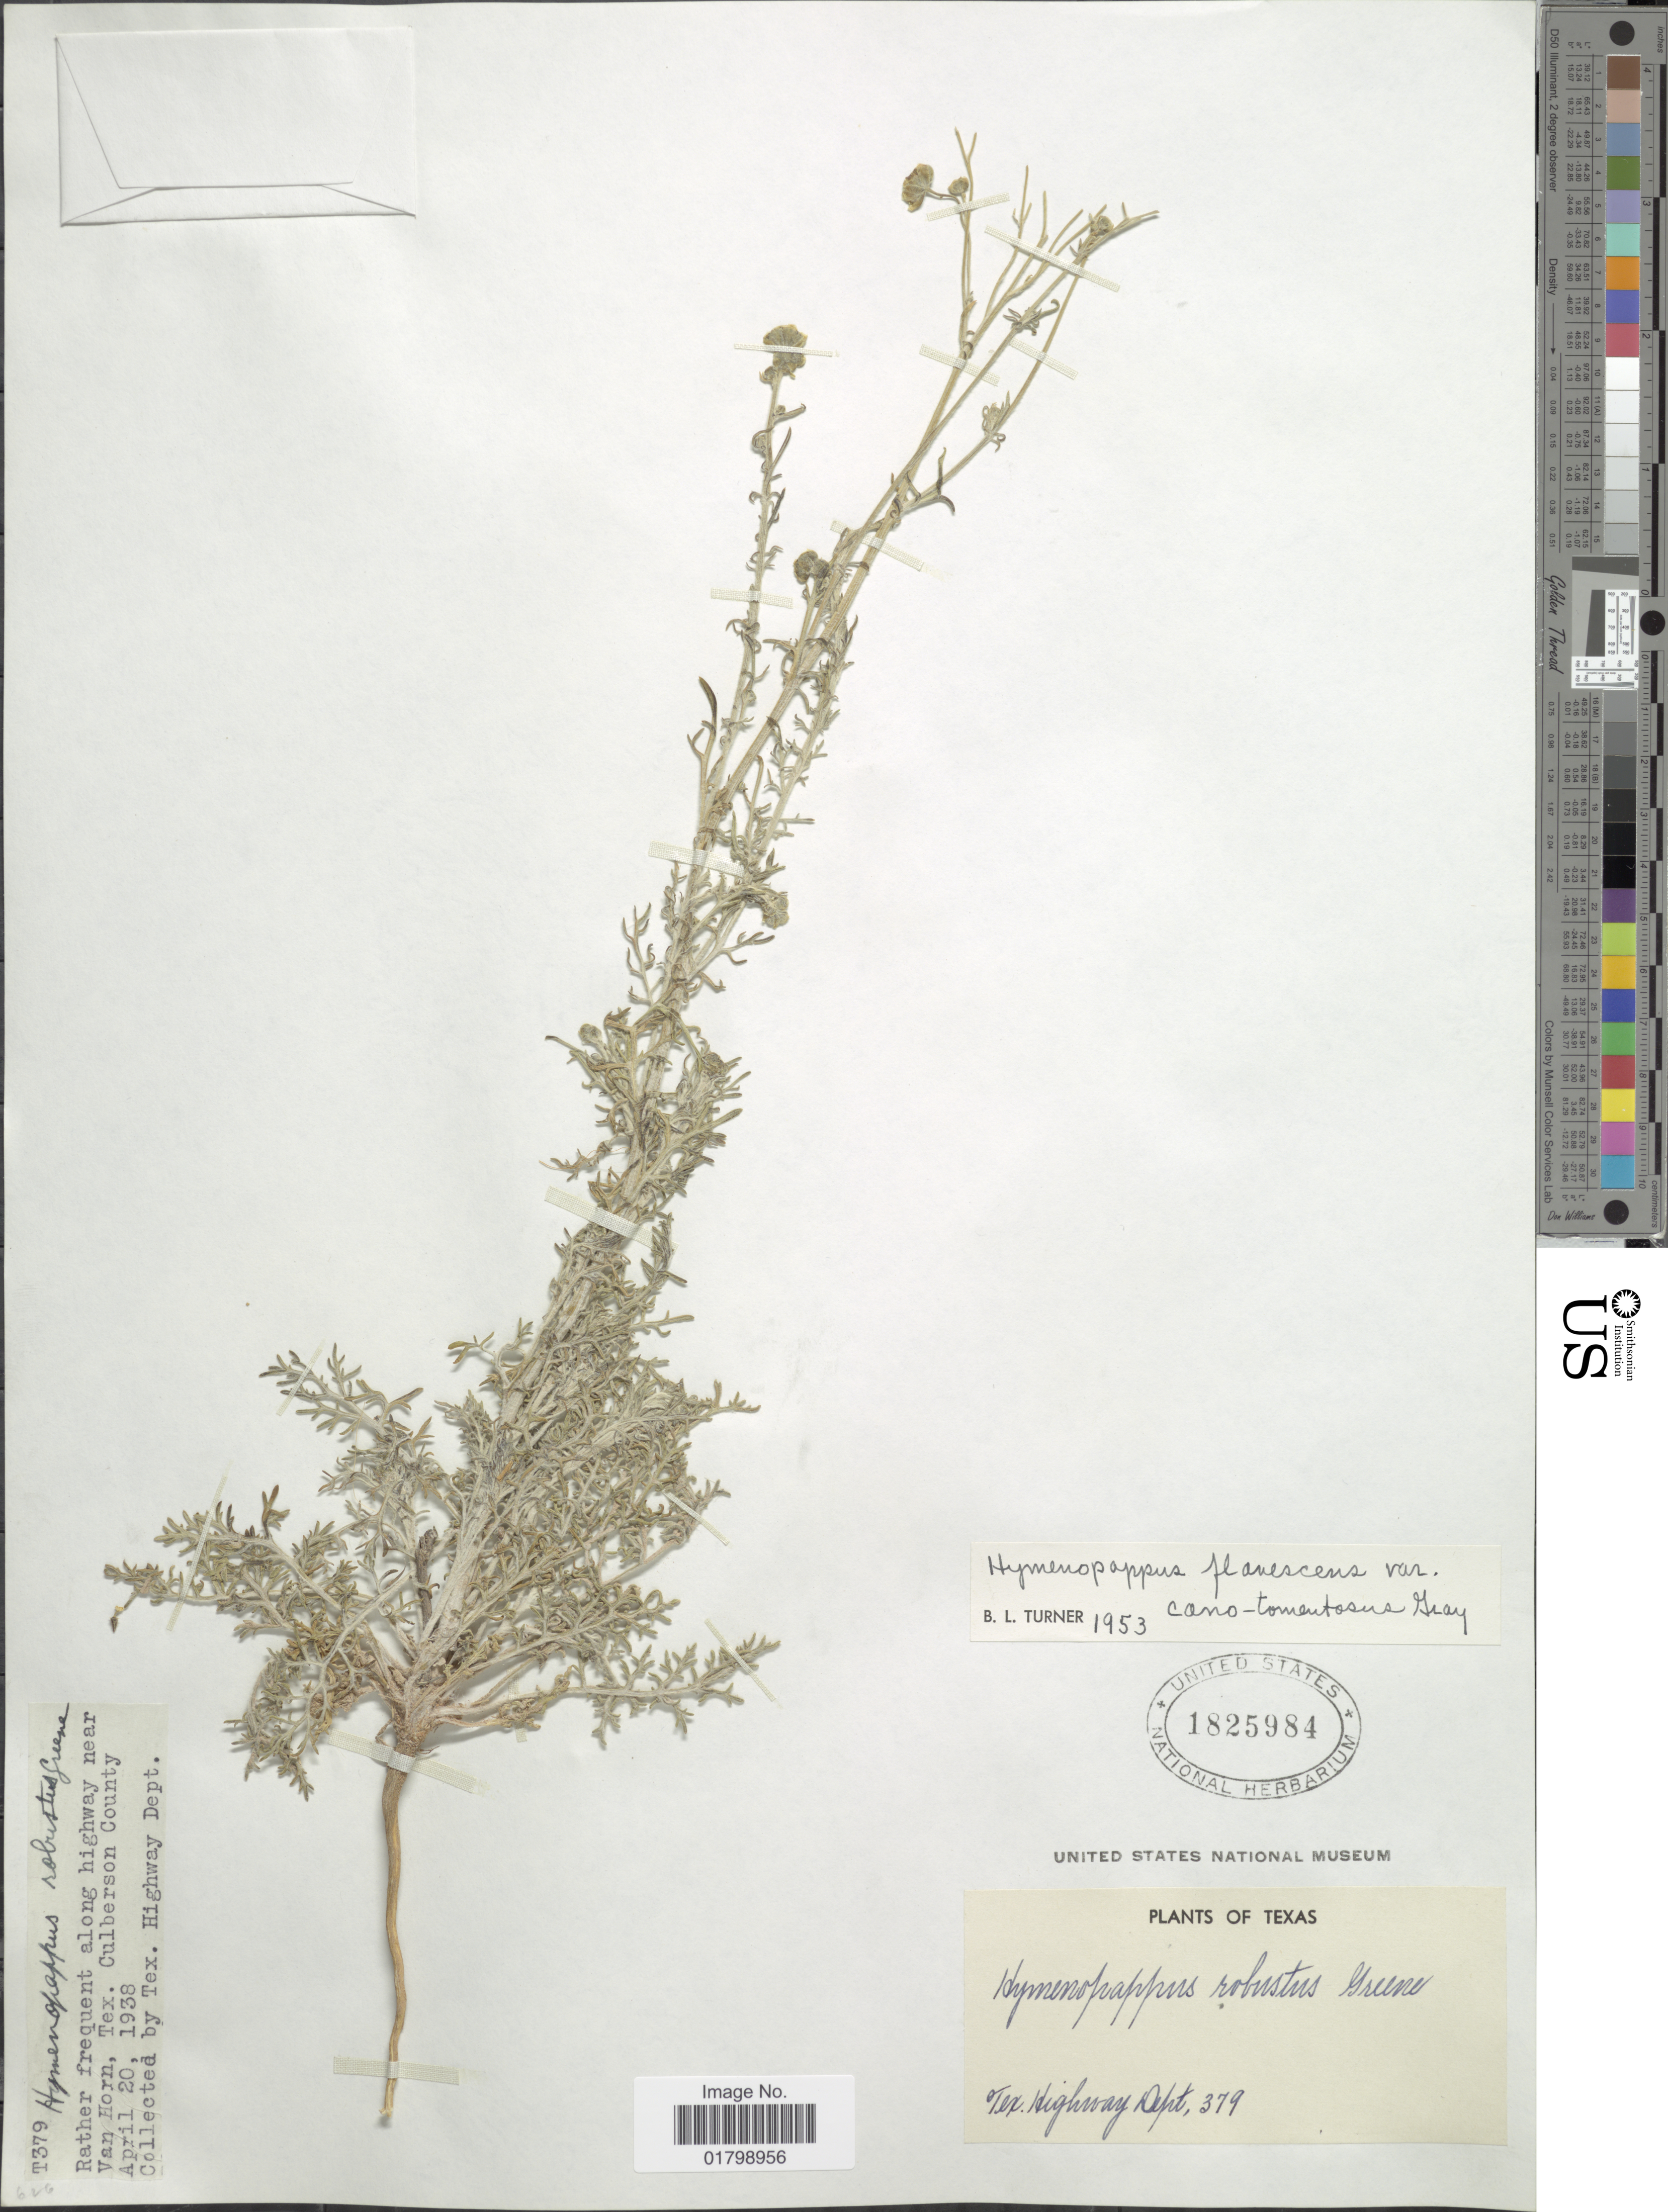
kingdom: Plantae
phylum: Tracheophyta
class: Magnoliopsida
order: Asterales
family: Asteraceae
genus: Hymenopappus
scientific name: Hymenopappus flavescens var. canotomentosus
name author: A. Gray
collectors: Texas Highway Dept.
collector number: T379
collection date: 1938-04-20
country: United States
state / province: Texas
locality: Along highway near Van Horn, Tex. Culberson County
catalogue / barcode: US 1825984